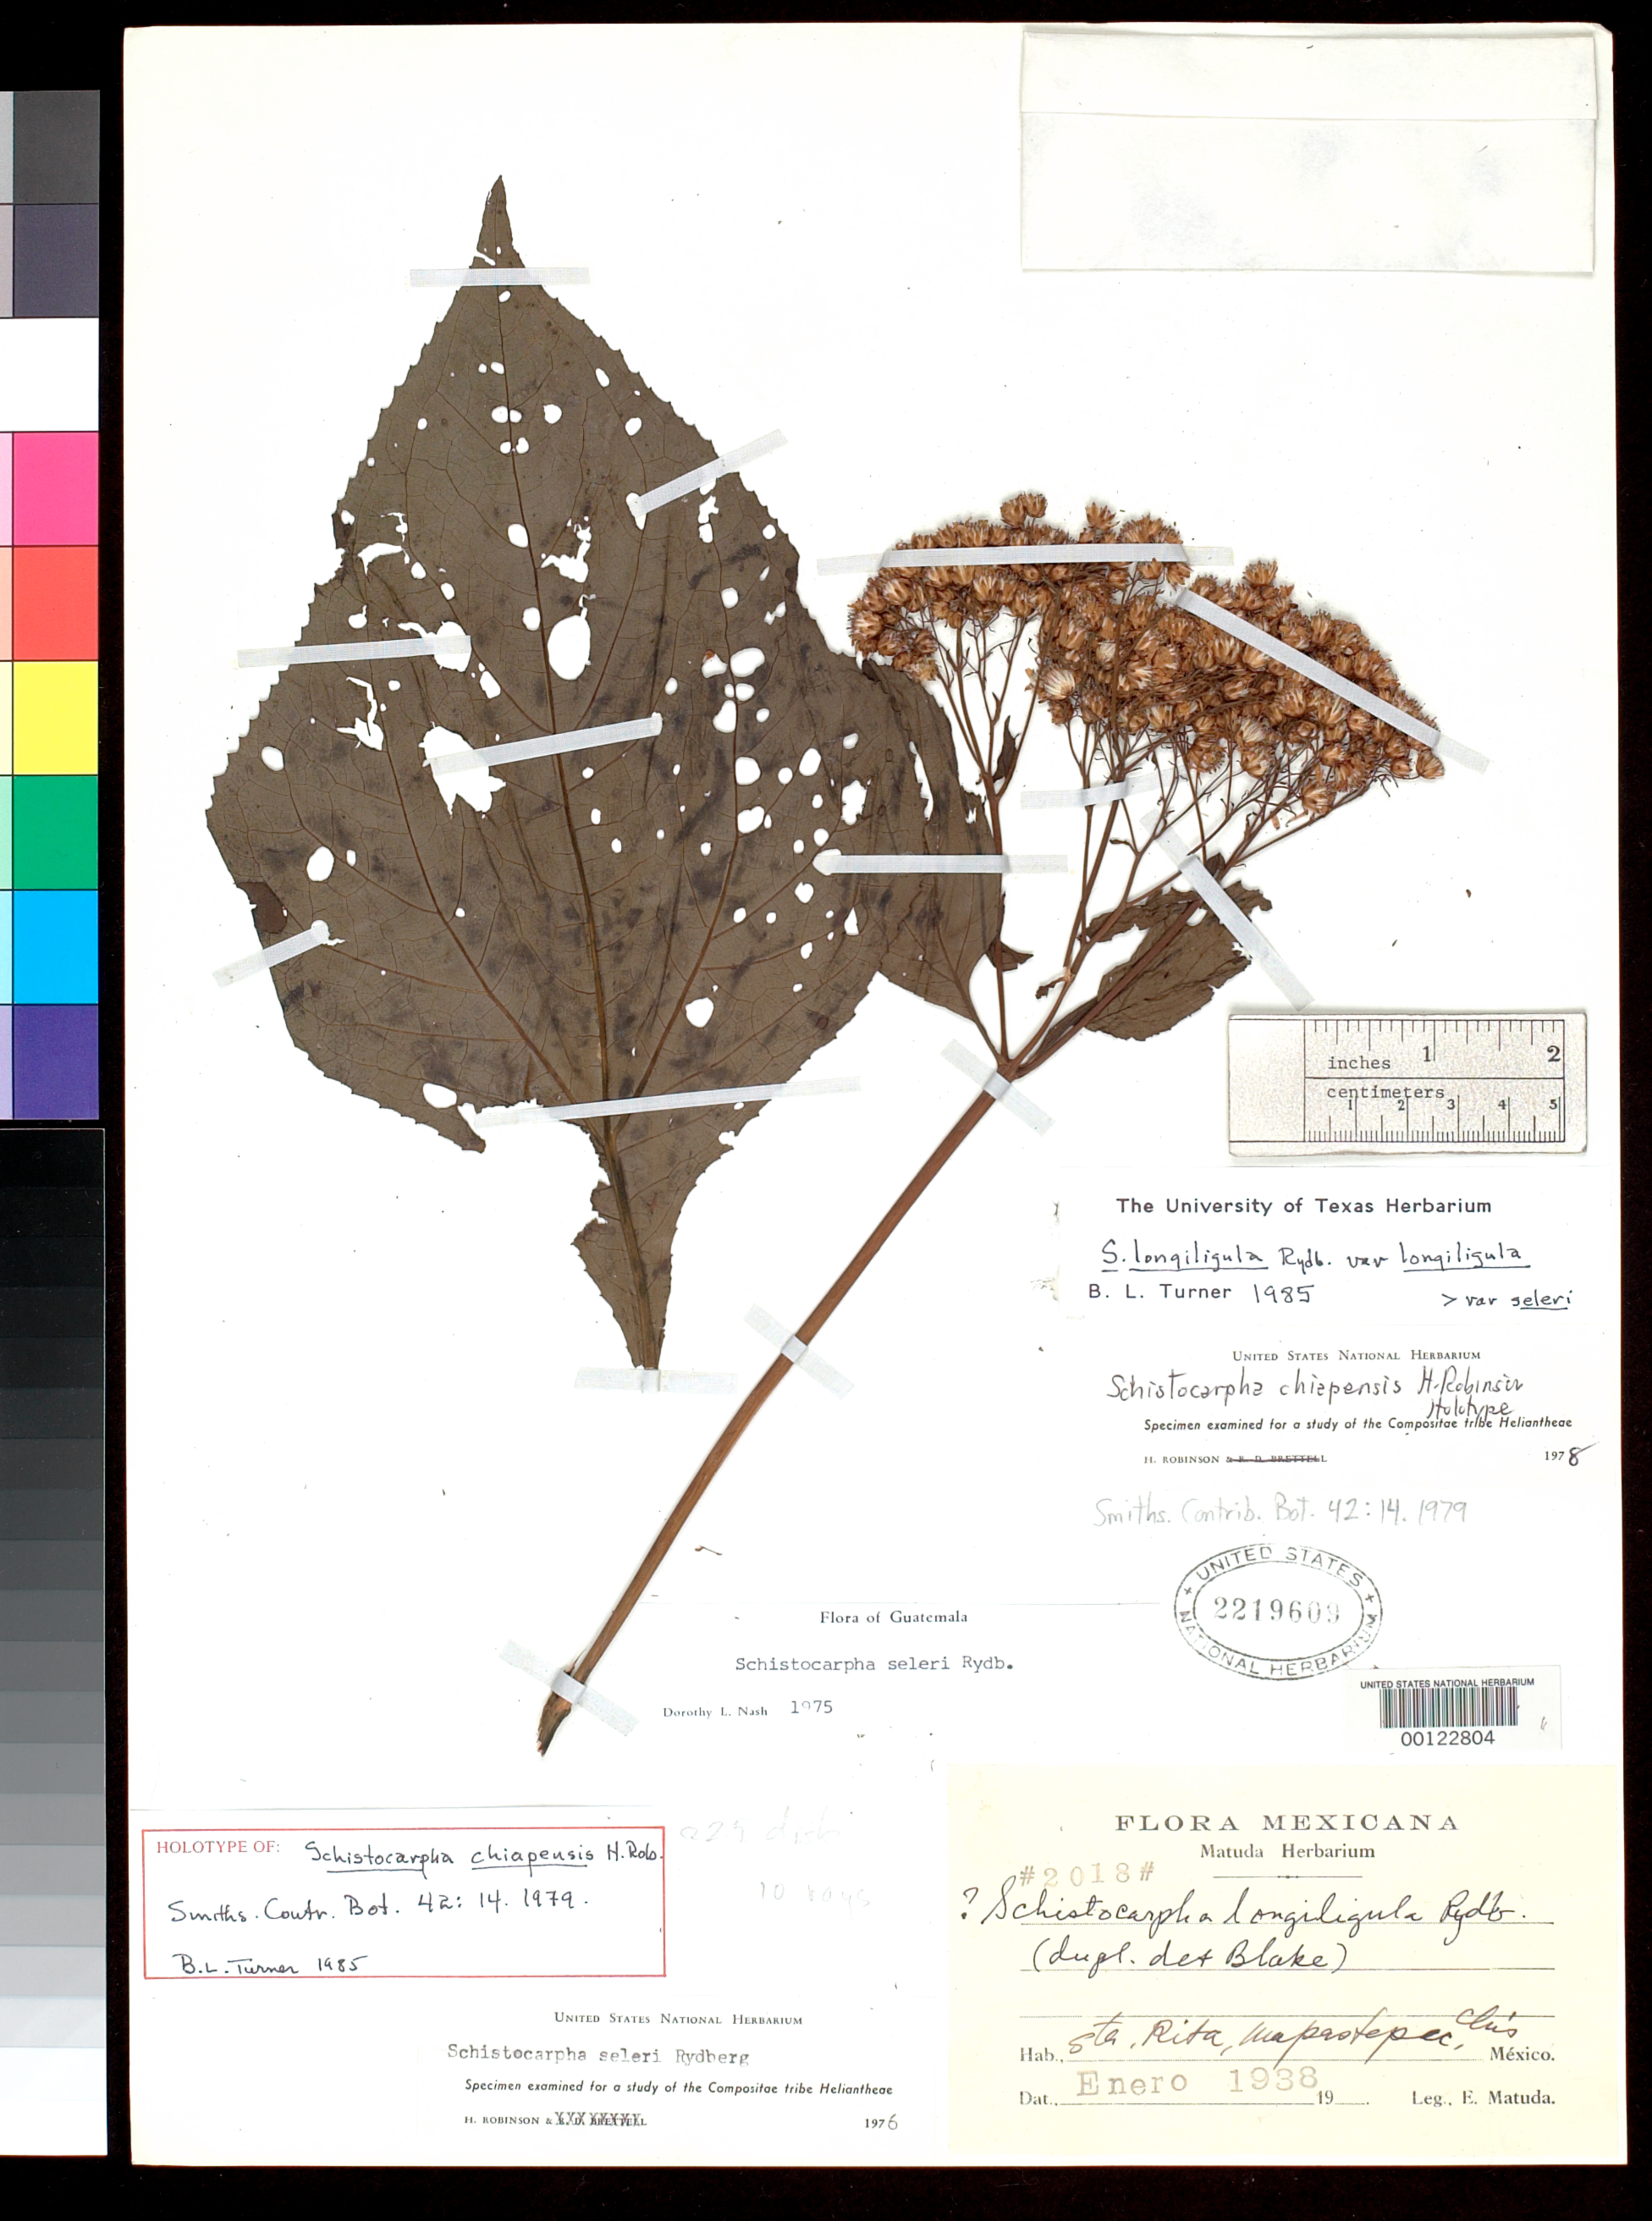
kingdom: Plantae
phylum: Tracheophyta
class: Magnoliopsida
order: Asterales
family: Asteraceae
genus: Schistocarpha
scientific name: Schistocarpha chiapensis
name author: H. Rob.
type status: Holotype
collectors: E. Matuda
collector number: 2018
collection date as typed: Jan 1938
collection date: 1938-01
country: Mexico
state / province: Chiapas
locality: Santa Rita, Mapastepec.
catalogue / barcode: US 2219609